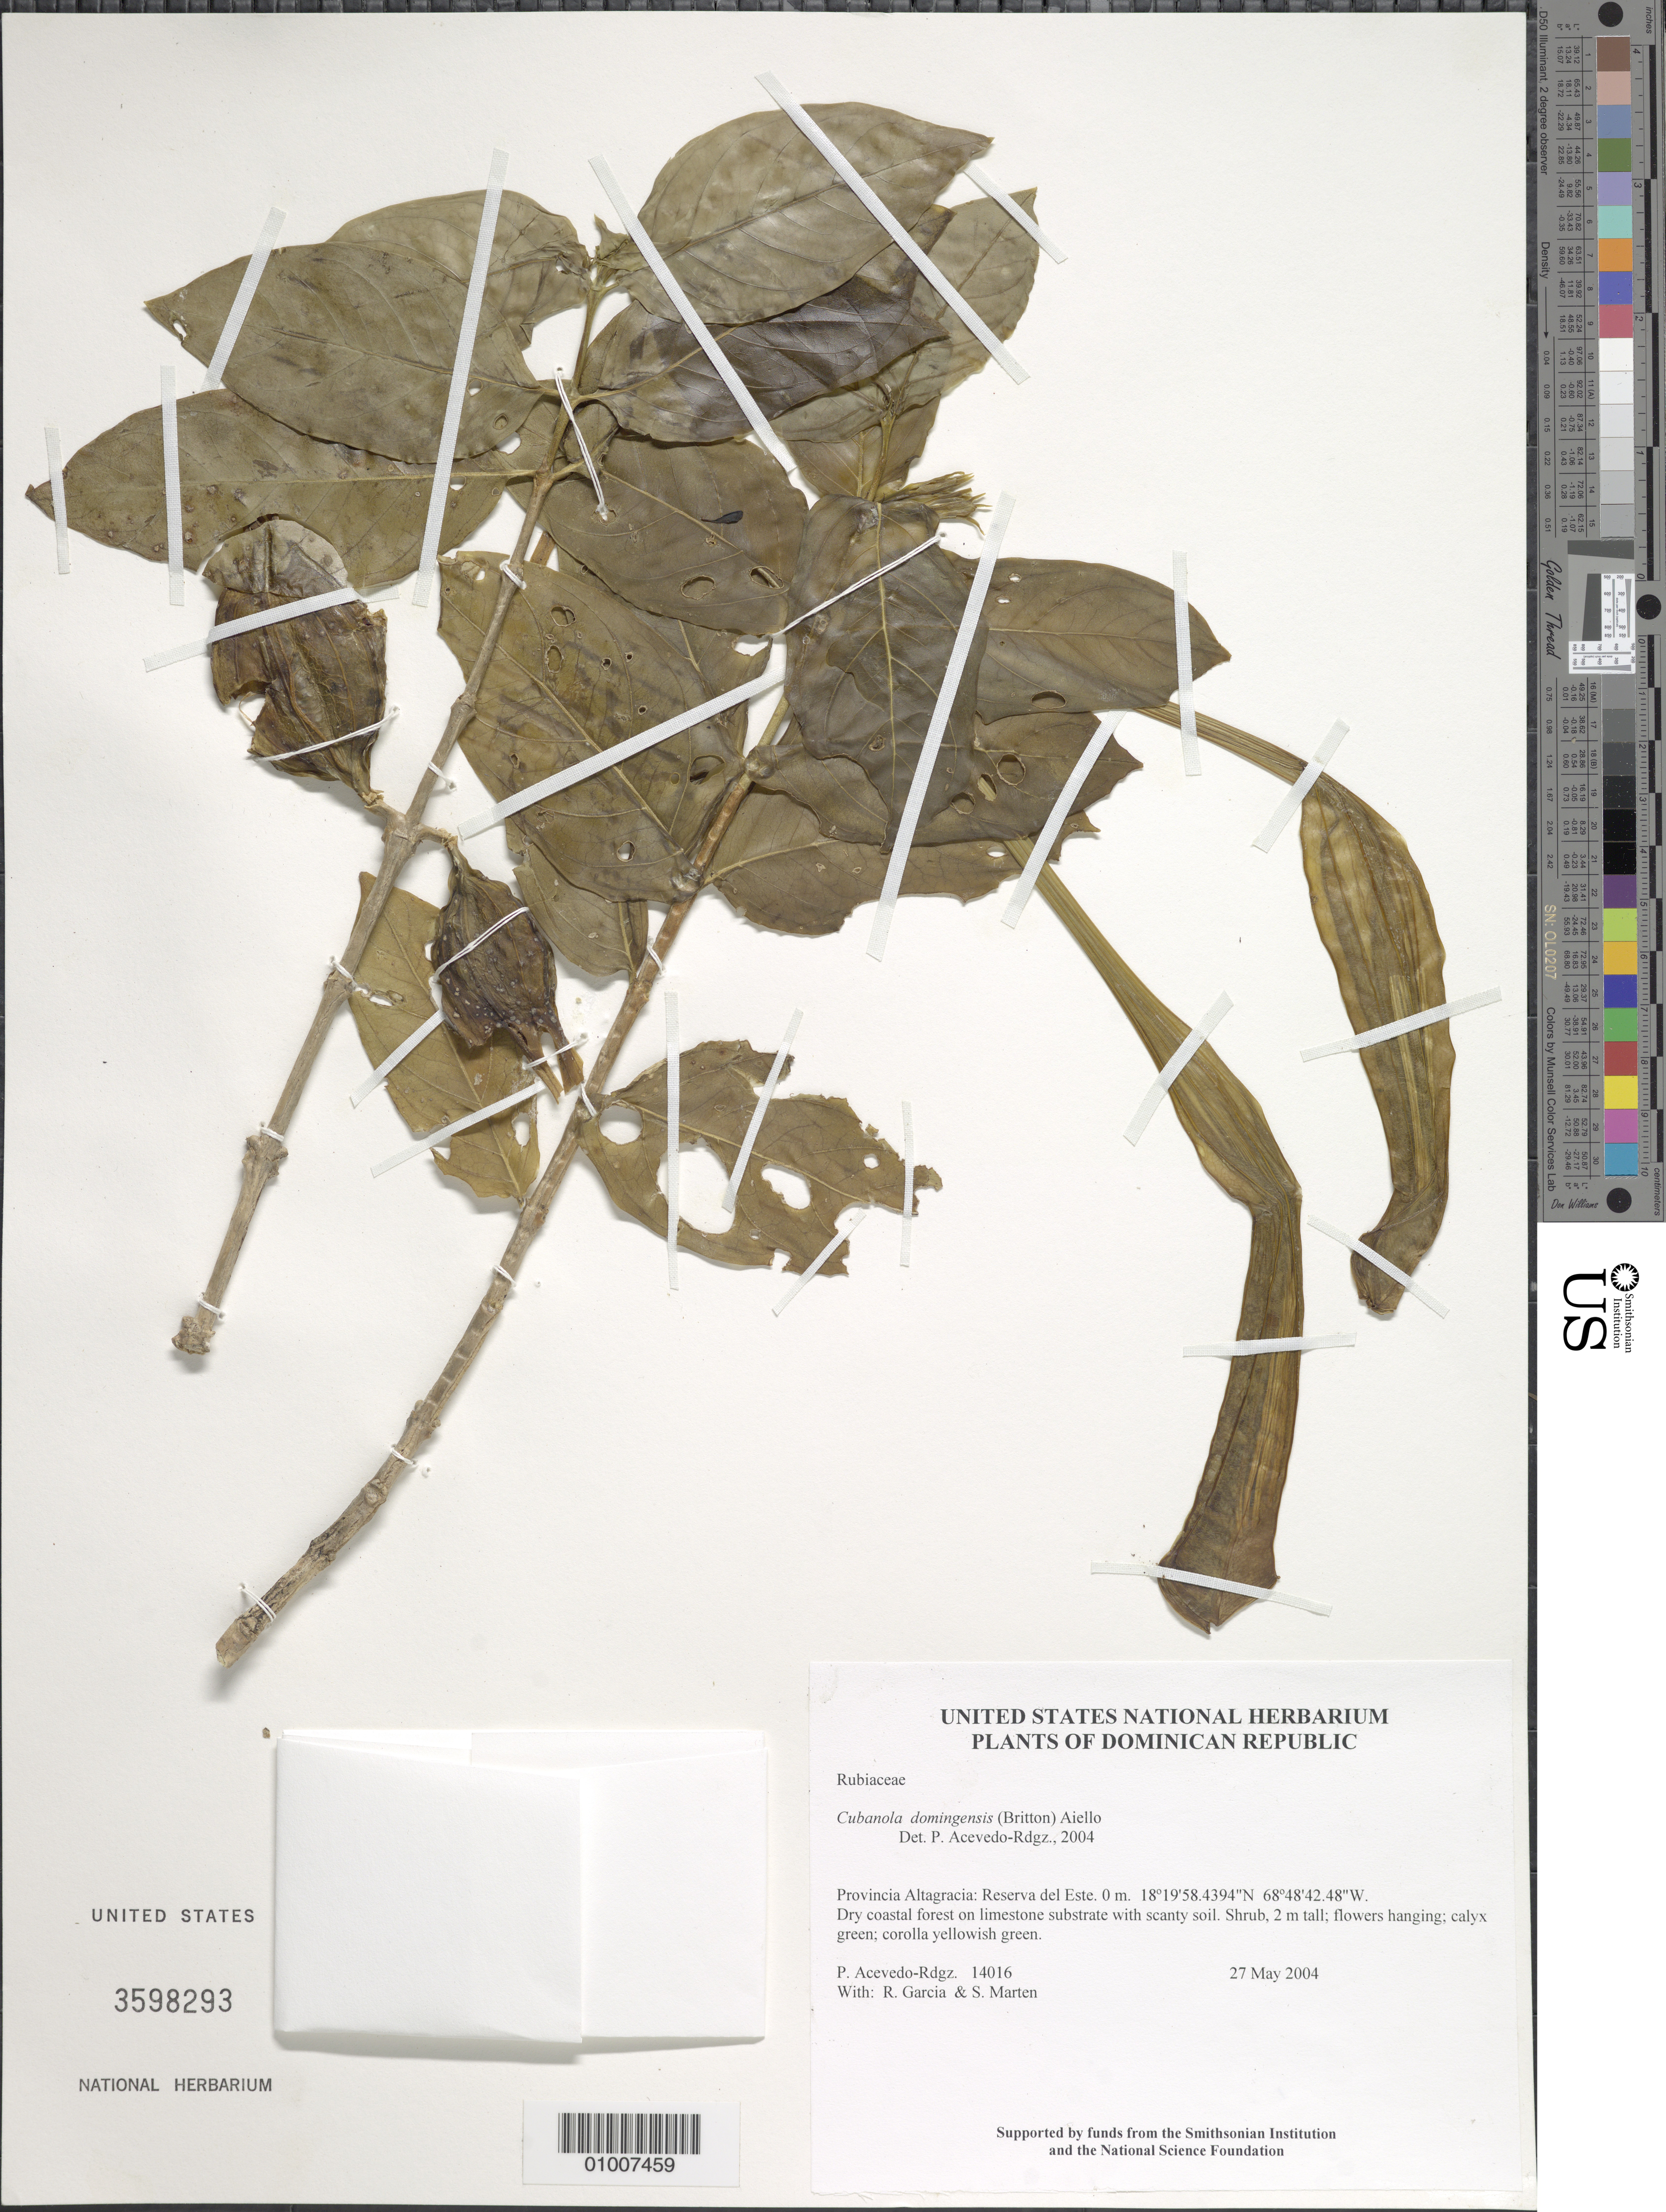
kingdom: Plantae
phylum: Tracheophyta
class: Magnoliopsida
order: Gentianales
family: Rubiaceae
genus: Cubanola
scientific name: Cubanola domingensis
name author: (Britton) Aiello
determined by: Acevedo-Rodríguez, P., (BOT), Smithsonian Institution - National Museum of Natural History (UNITED STATES)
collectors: P. Acevedo-Rodr., R. G. García & S. Marten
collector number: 14016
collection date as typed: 27 May 2004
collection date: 2004-05-27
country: Dominican Republic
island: Hispaniola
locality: Provincia Altagracia: Reserva del Este.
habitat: Dry coastal forest on limestone substrate with scanty soil.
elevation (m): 0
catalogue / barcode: US 3598293